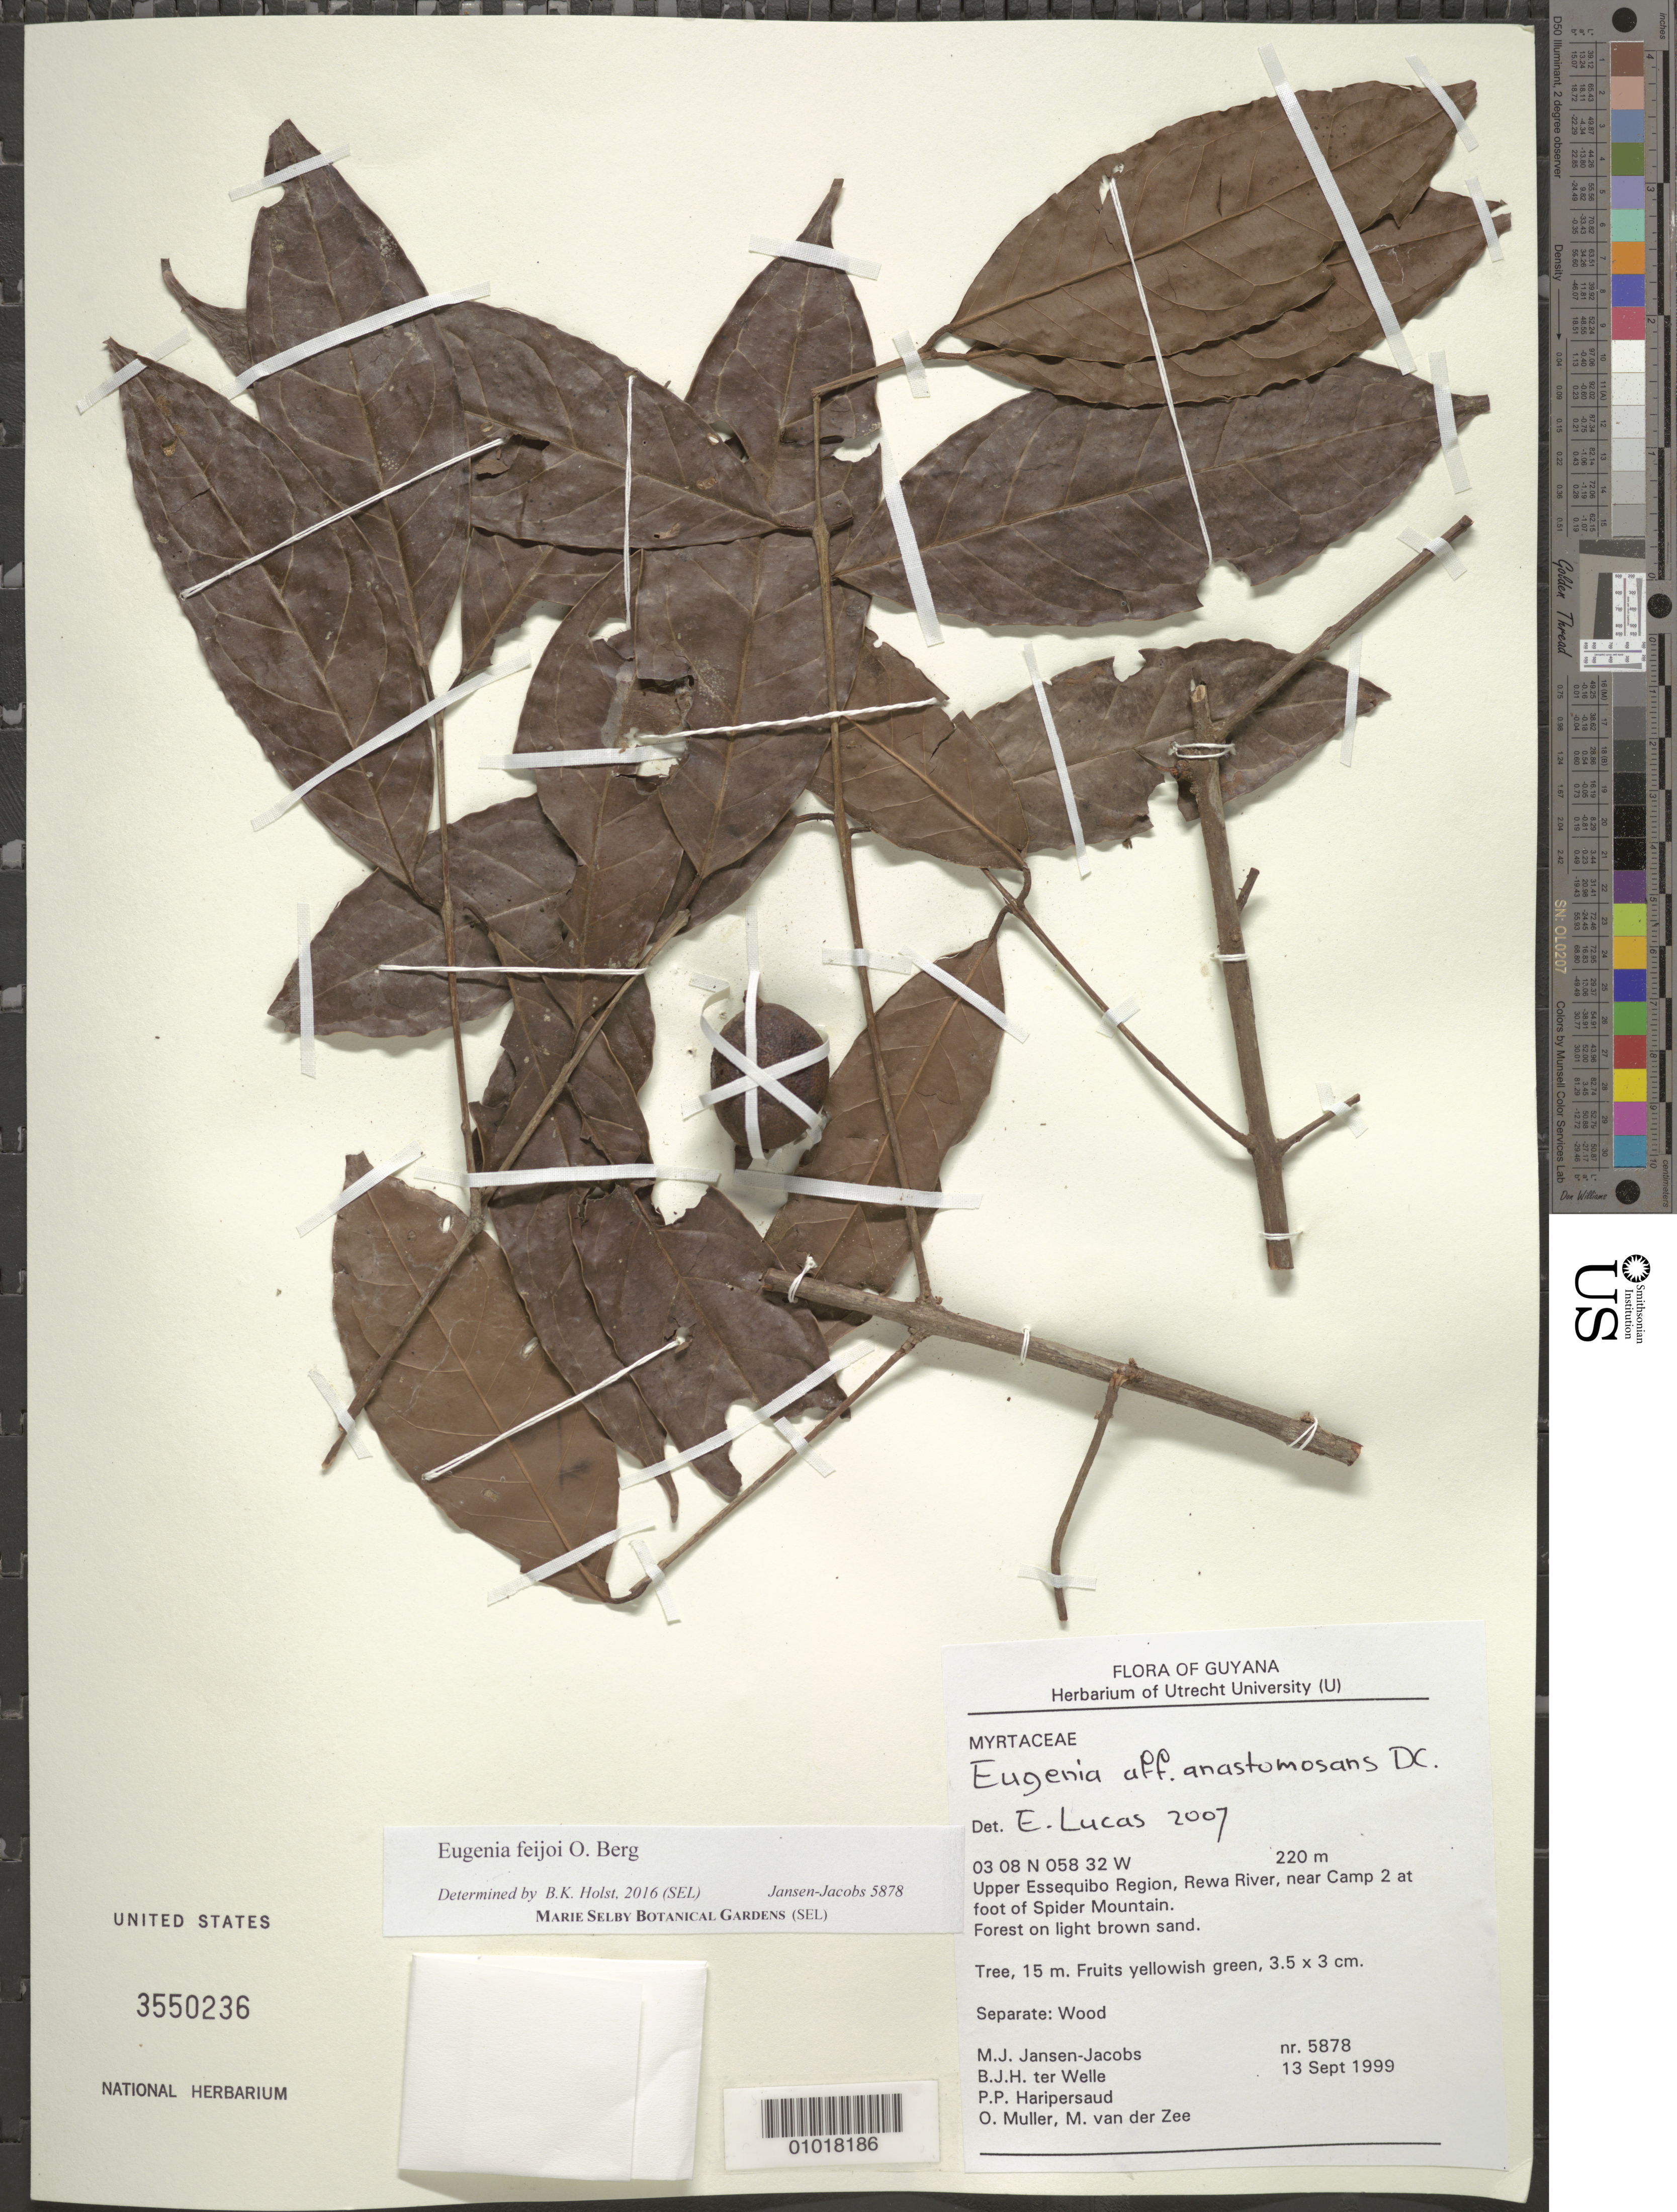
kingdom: Plantae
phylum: Tracheophyta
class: Magnoliopsida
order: Myrtales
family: Myrtaceae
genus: Eugenia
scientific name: Eugenia moschata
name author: (Aubl.) Nied. ex Durand & B.D. Jacks.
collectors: M. J. Jansen-Jacobs, B. Welle, P. Haripersaud, O. Muller & M. van der Zee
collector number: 5878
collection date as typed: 13-Sep-99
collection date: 1999-09-13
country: Guyana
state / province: U. Takutu-U. Essequibo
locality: Rewa River, at foot of Spider Mts., near camp 2, Upper Essequibo Region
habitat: Forest on light brown sand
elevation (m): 220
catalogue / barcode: US 3550236